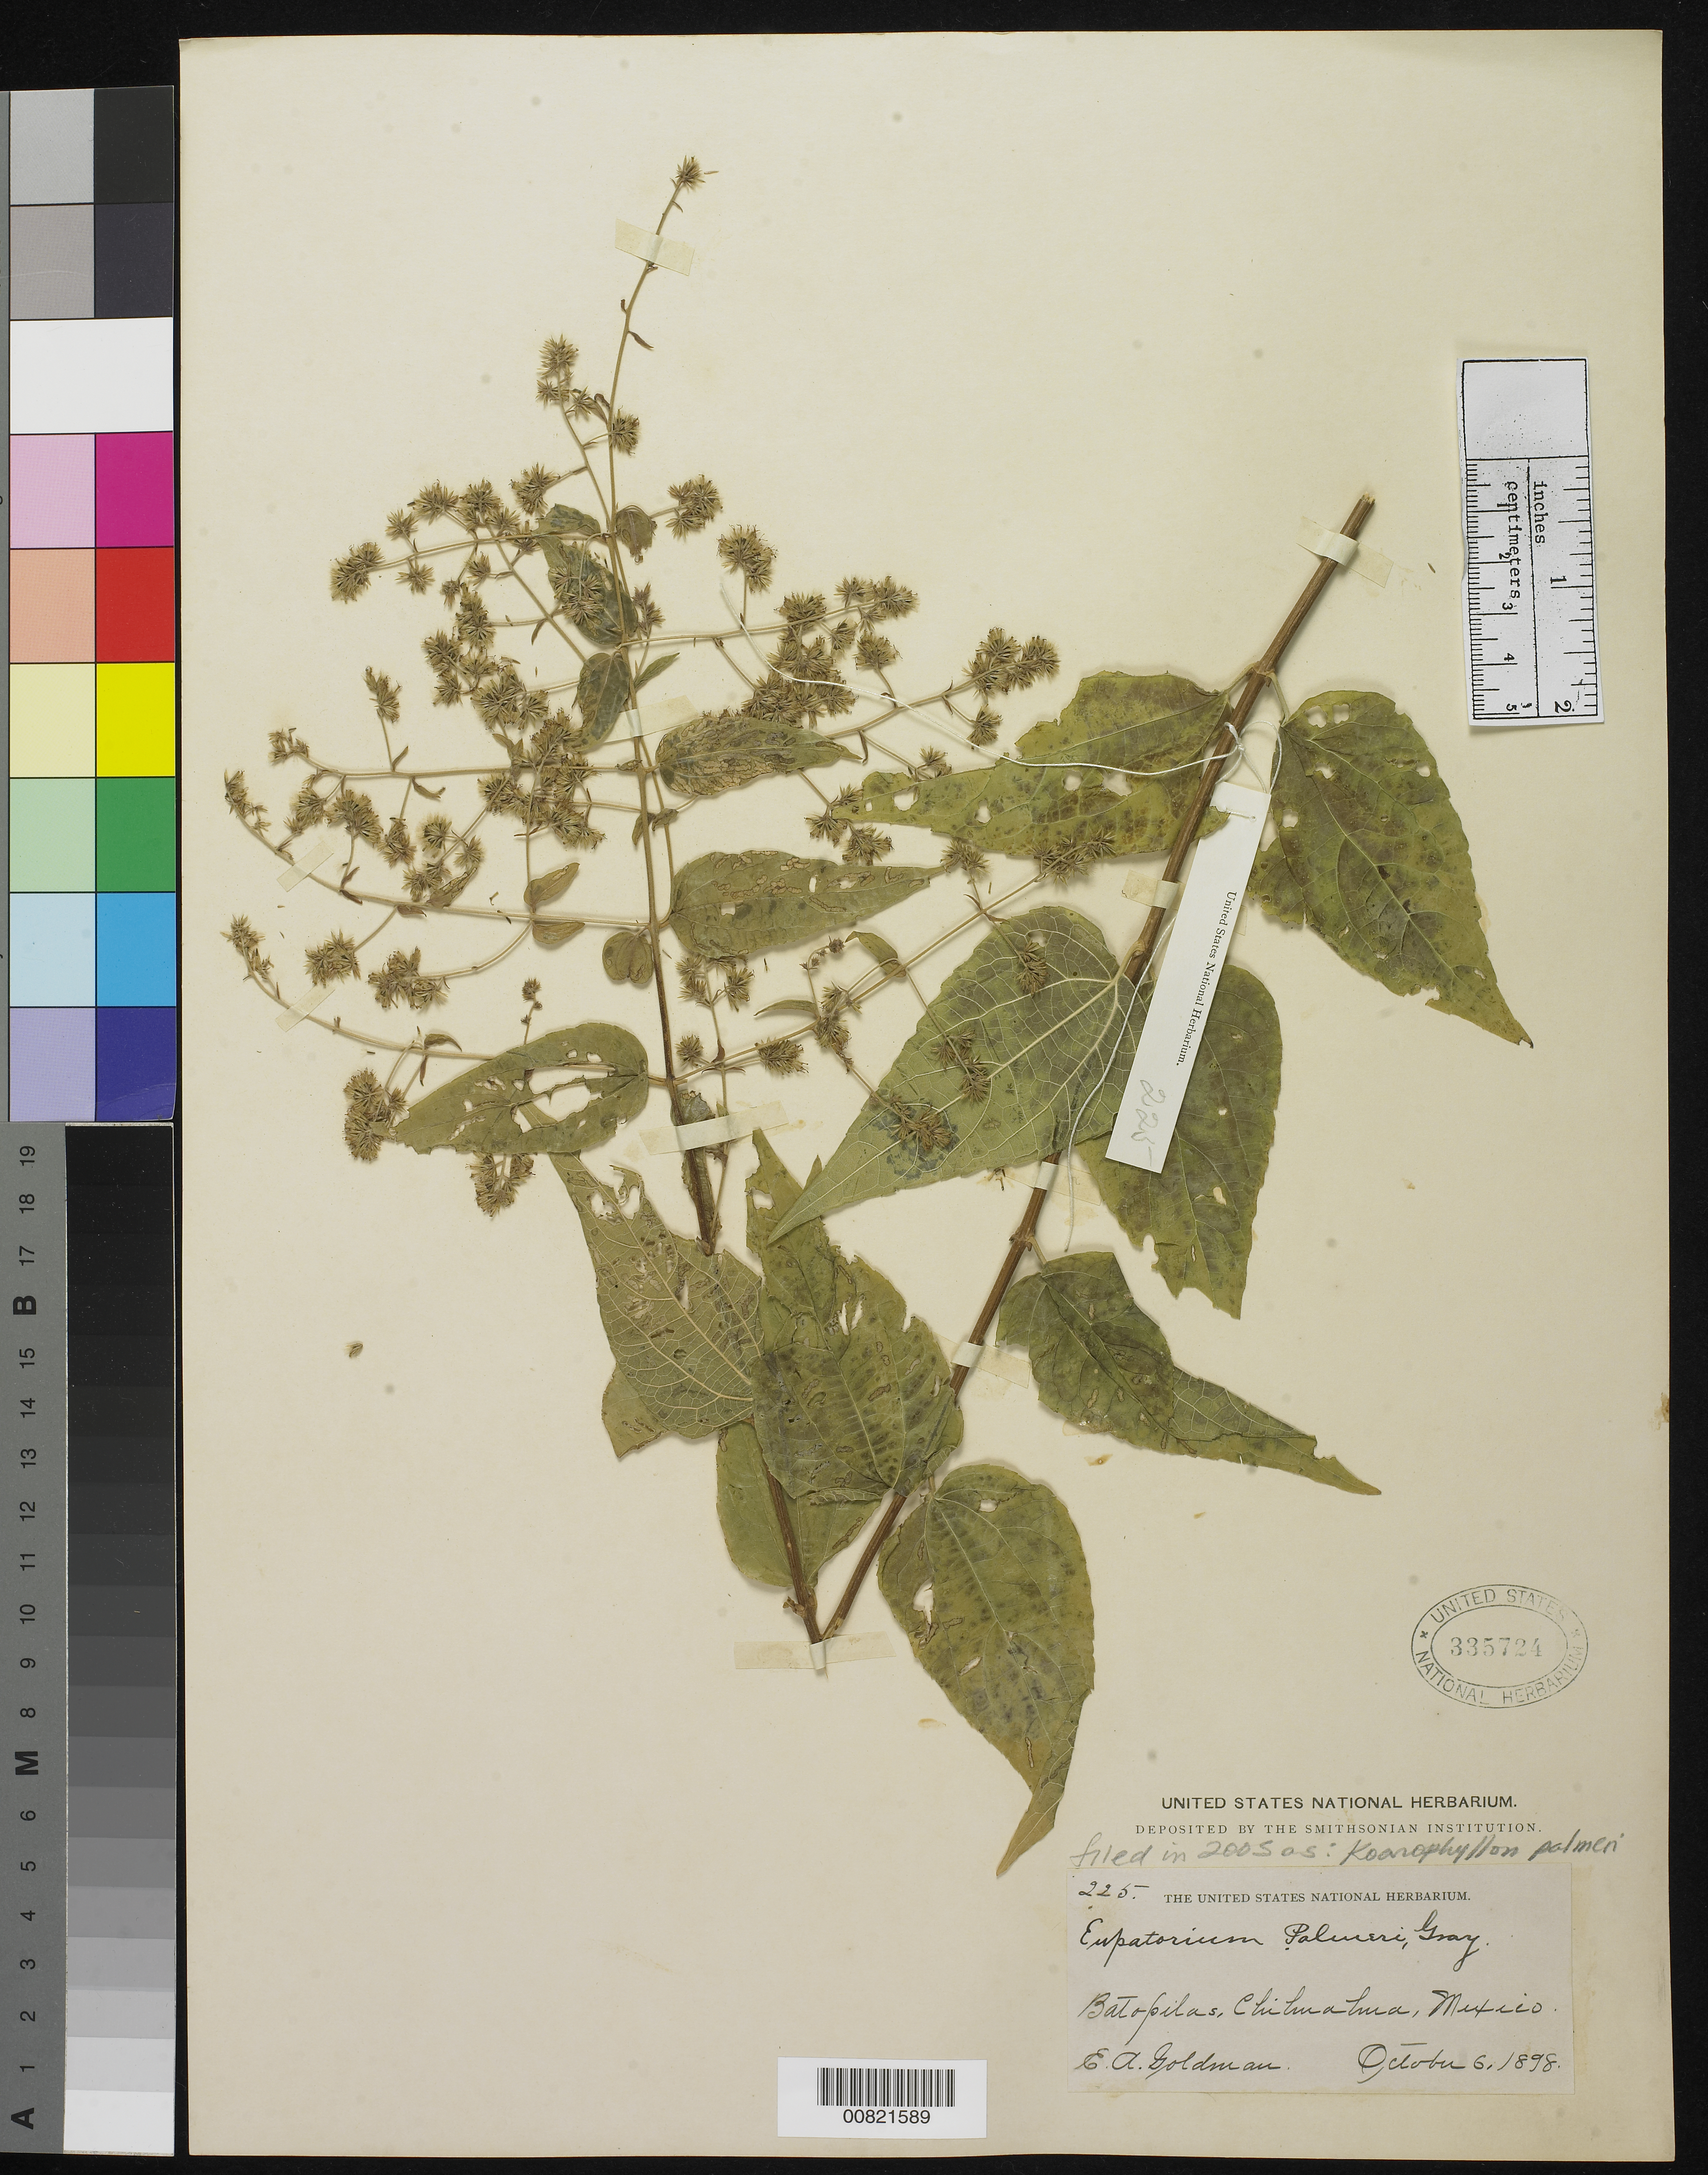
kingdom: Plantae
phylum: Tracheophyta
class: Magnoliopsida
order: Asterales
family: Asteraceae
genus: Koanophyllon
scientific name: Koanophyllon palmeri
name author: (A. Gray) R.M. King & H. Rob.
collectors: E. A. Goldman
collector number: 225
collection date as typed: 06 Oct 1898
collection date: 1898-10-06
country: Mexico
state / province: Chihuahua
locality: Batopilas, Chihuahua.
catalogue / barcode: US 335724